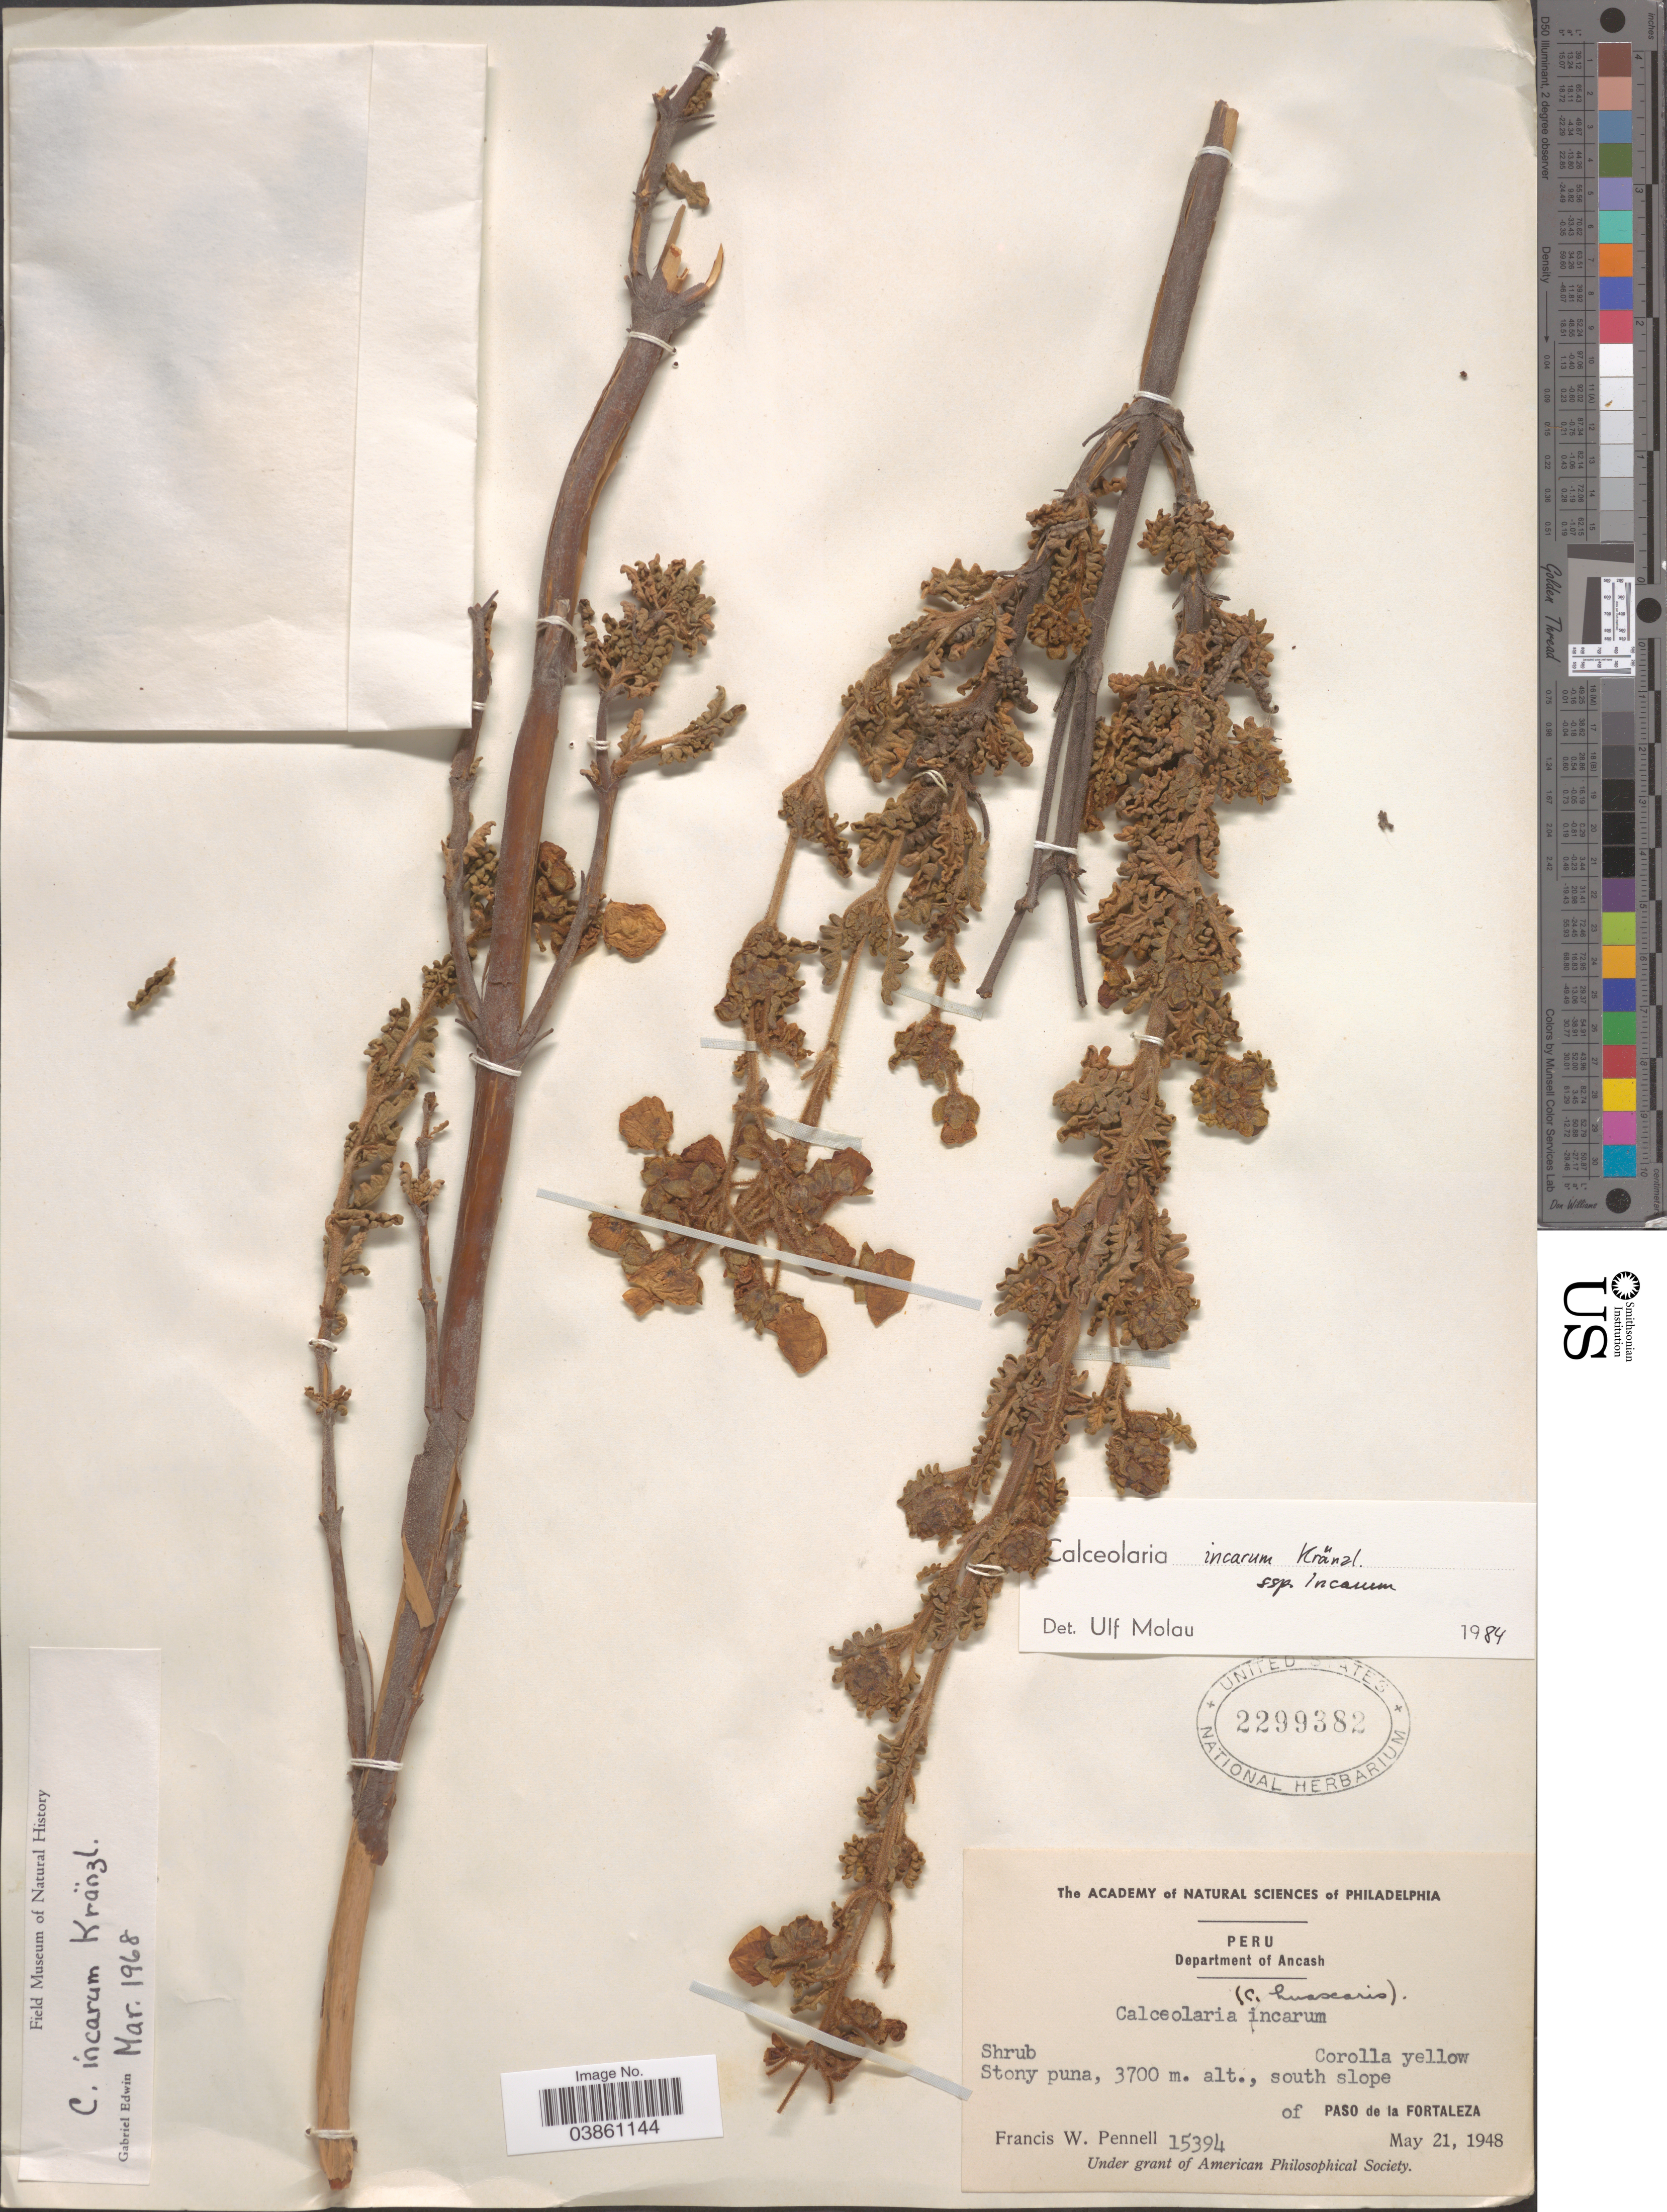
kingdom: Plantae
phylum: Tracheophyta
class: Magnoliopsida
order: Lamiales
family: Calceolariaceae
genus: Calceolaria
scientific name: Calceolaria incarum subsp. incarum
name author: Kraenzl.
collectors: F. W. Pennell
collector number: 15394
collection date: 1948-05-21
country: Peru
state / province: Ancash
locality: Department of Ancash. South slope of Paso de la Fortaleza.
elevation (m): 3700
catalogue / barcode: US 2299382